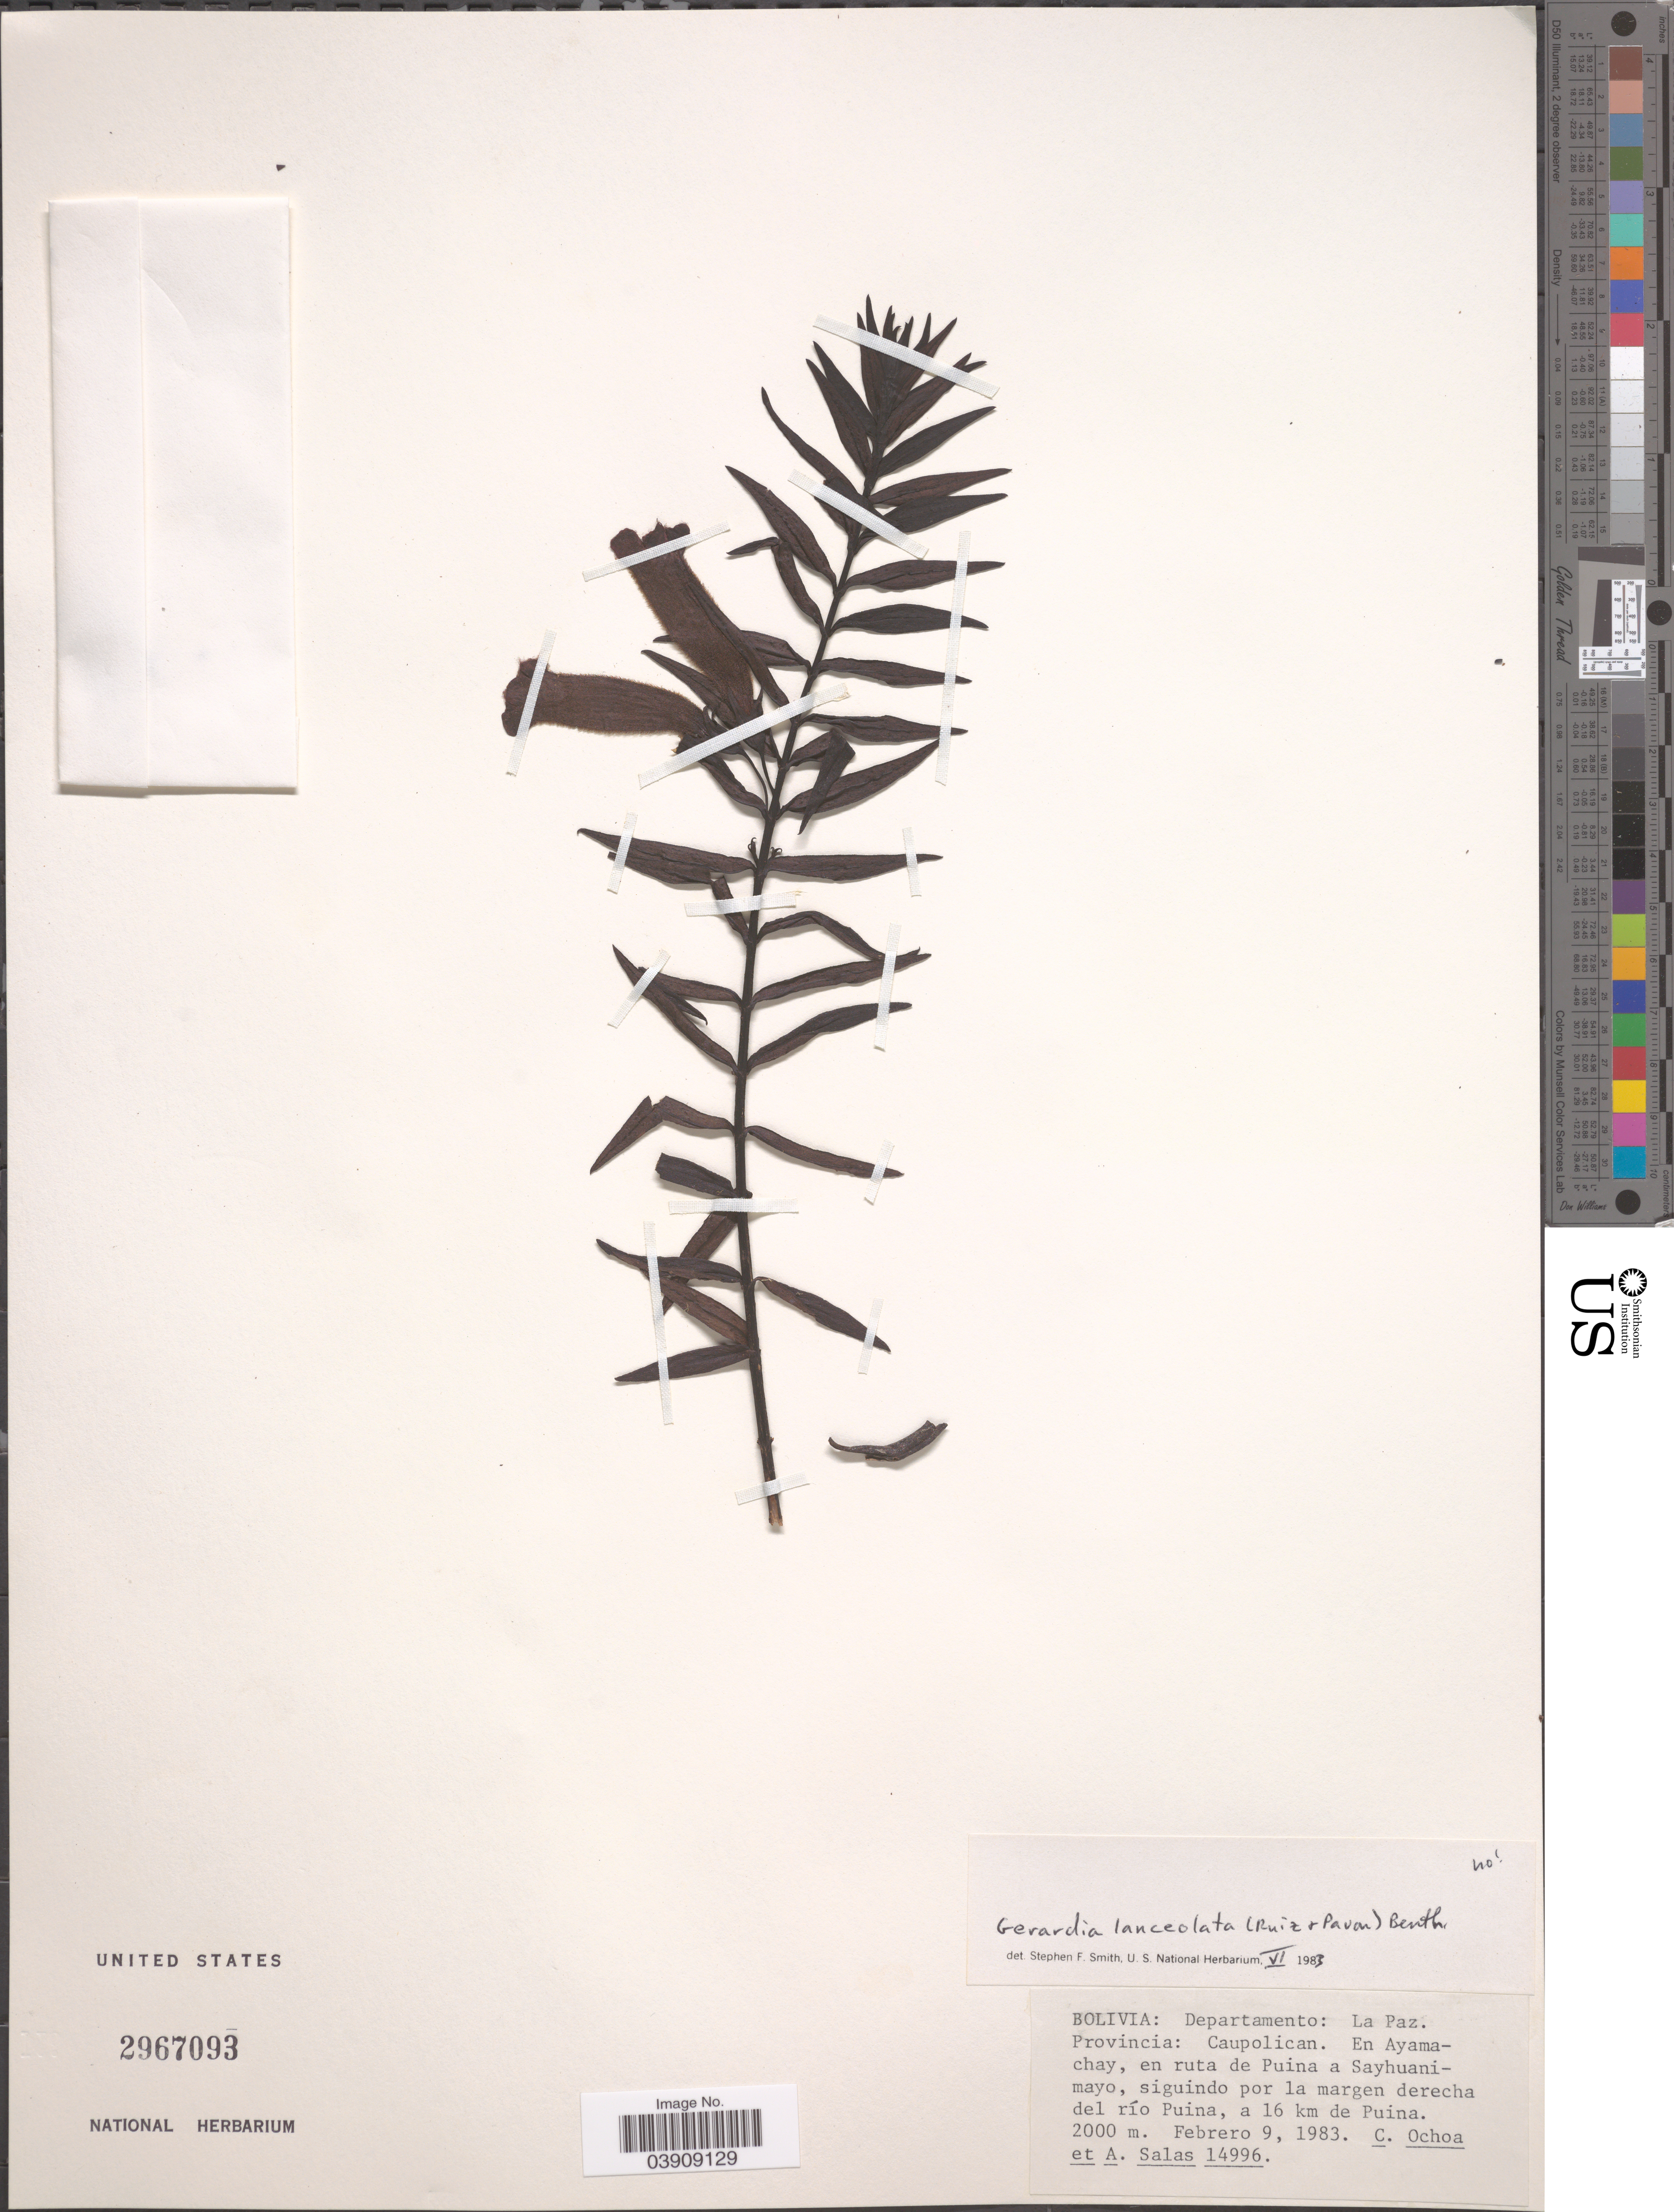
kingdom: Plantae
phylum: Tracheophyta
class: Magnoliopsida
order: Lamiales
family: Orobanchaceae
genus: Agalinis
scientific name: Agalinis megalantha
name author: (Diels) D'Arcy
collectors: C. Ochoa & A. Salas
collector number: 14996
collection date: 1983-02-09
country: Bolivia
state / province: La Paz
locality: Departamento: La Paz. Provincia: Caupolican. En Ayamachay, en ruta de Puina a Sayhuanimayo, siguindo por la margen derecha del río Puina, a 16 km de Puina.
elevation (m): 2000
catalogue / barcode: US 2967093